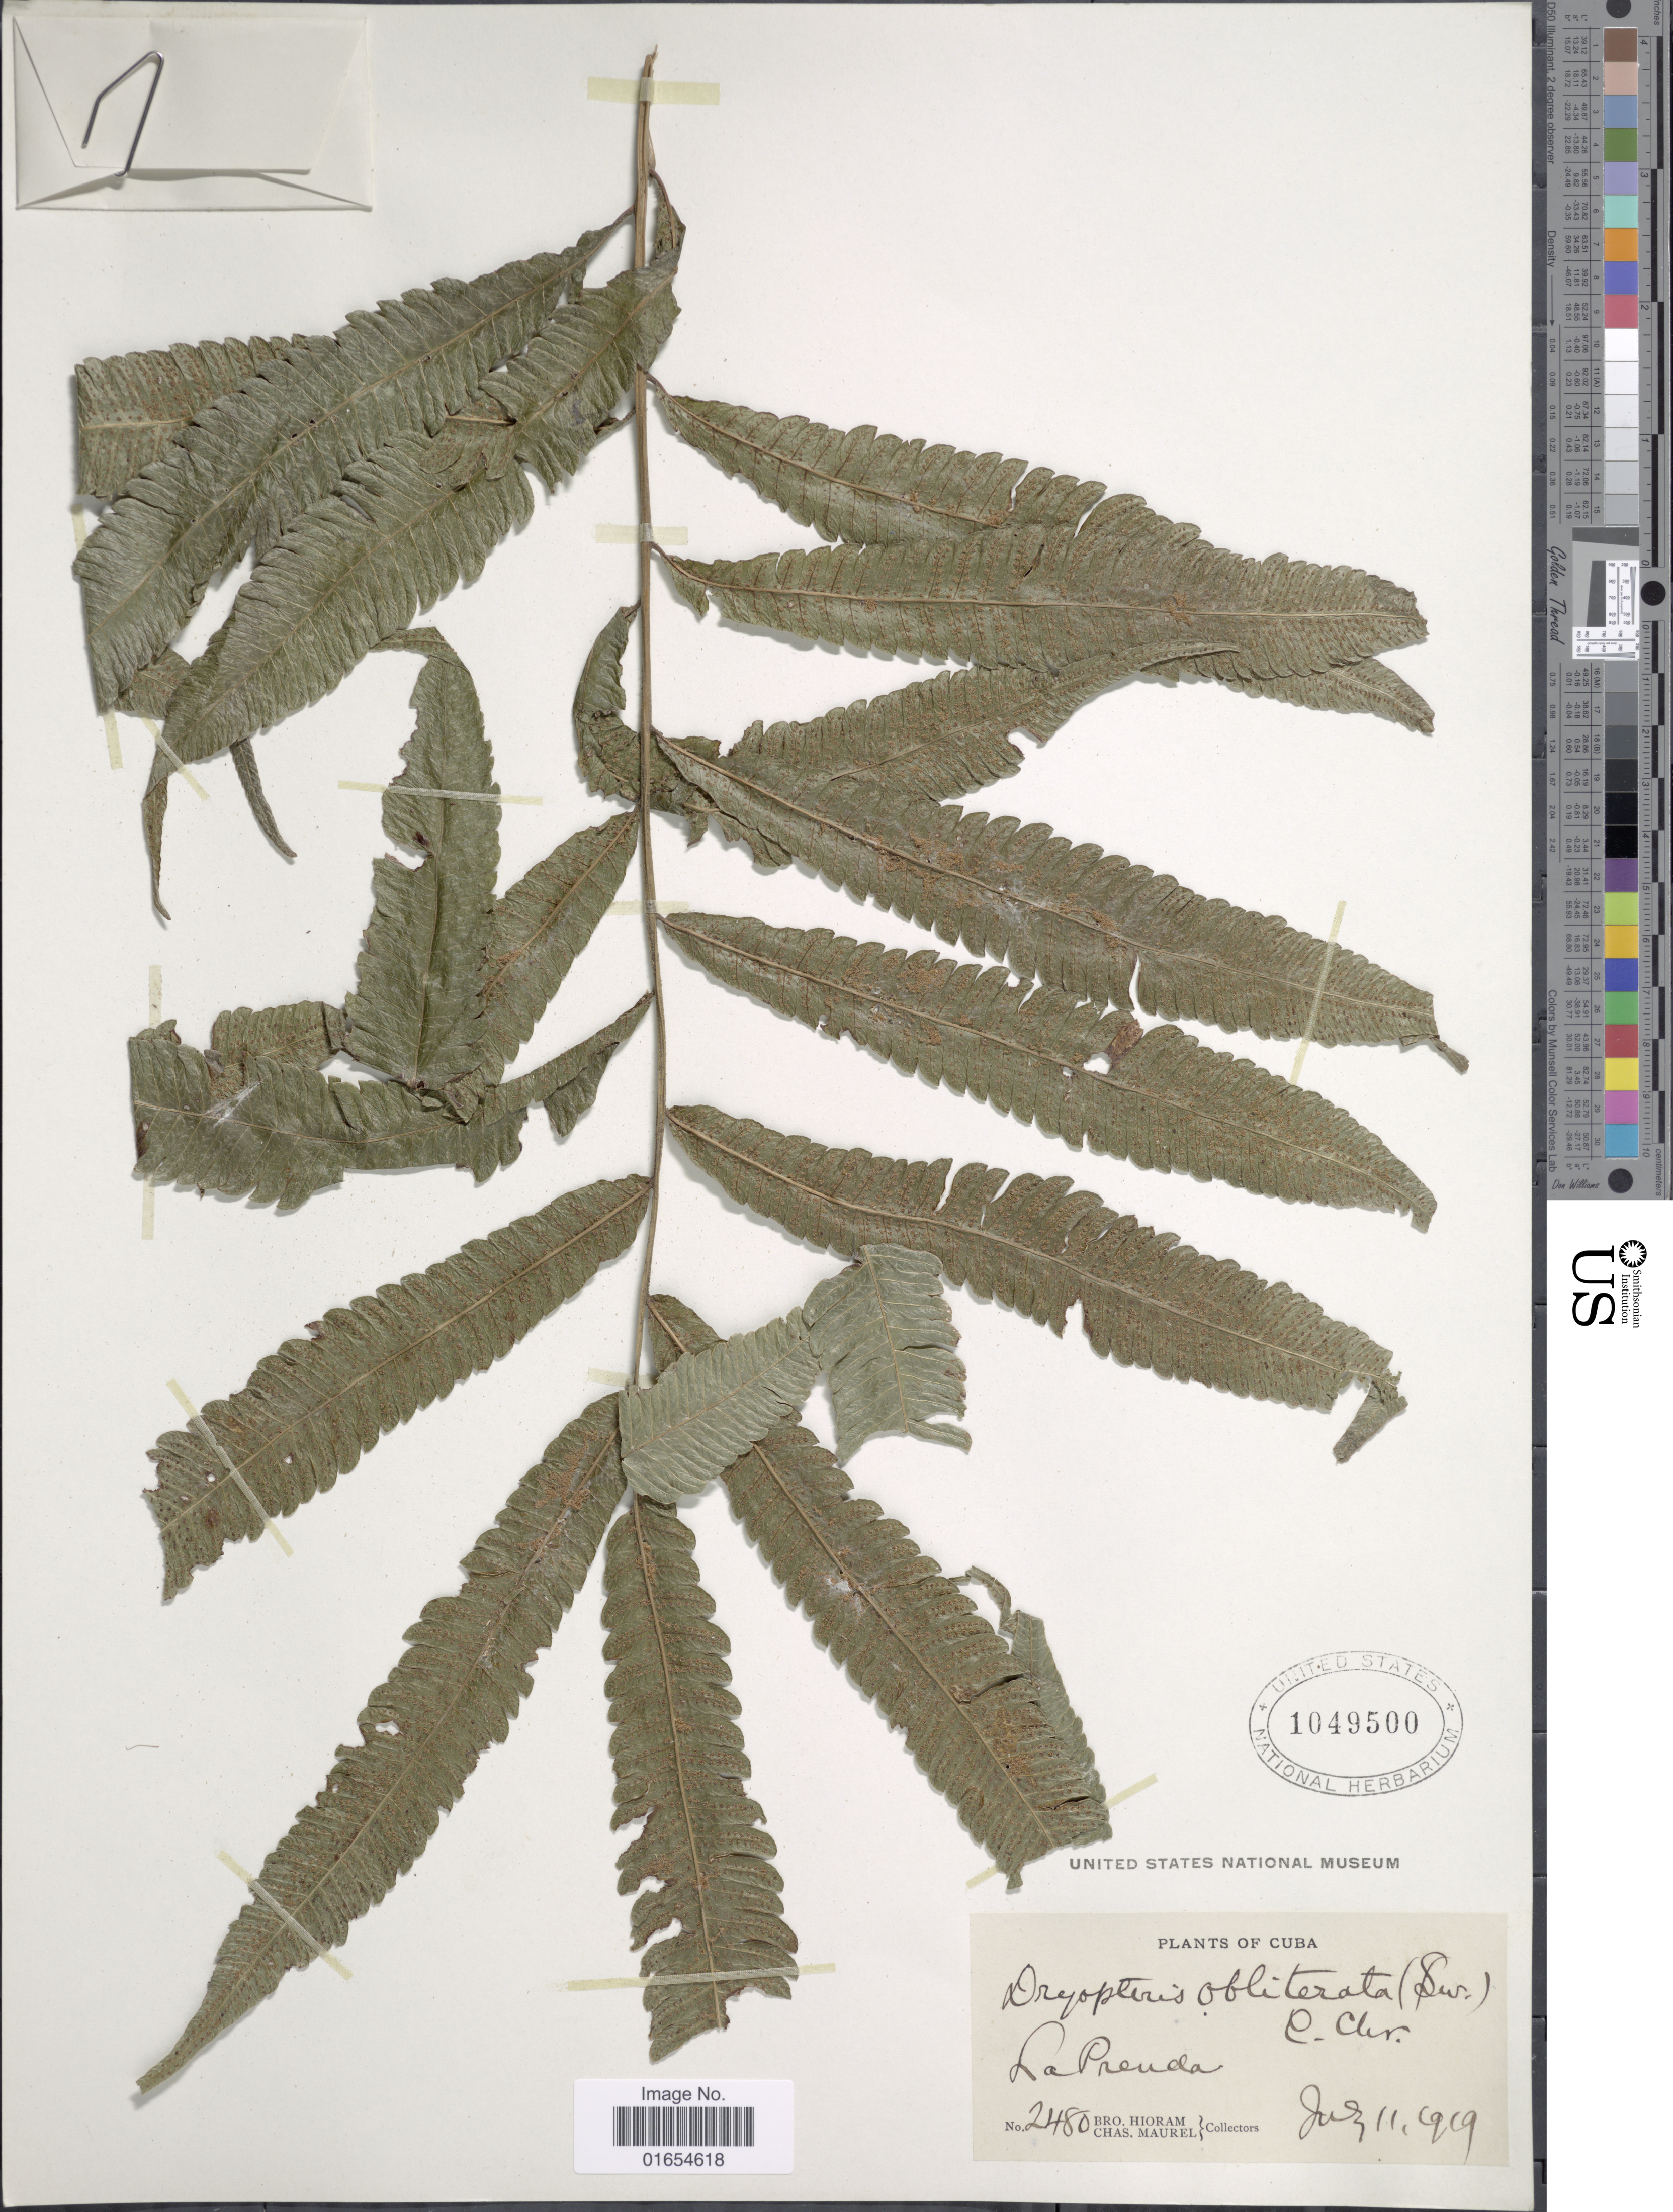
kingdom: Plantae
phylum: Tracheophyta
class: Polypodiopsida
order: Polypodiales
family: Thelypteridaceae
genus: Goniopteris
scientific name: Goniopteris obliterata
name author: (Sw.) C. Presl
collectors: Bro. Hioram & C. Maurel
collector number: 2480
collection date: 1919-07-11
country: Cuba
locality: La Prenda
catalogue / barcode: US 1049500